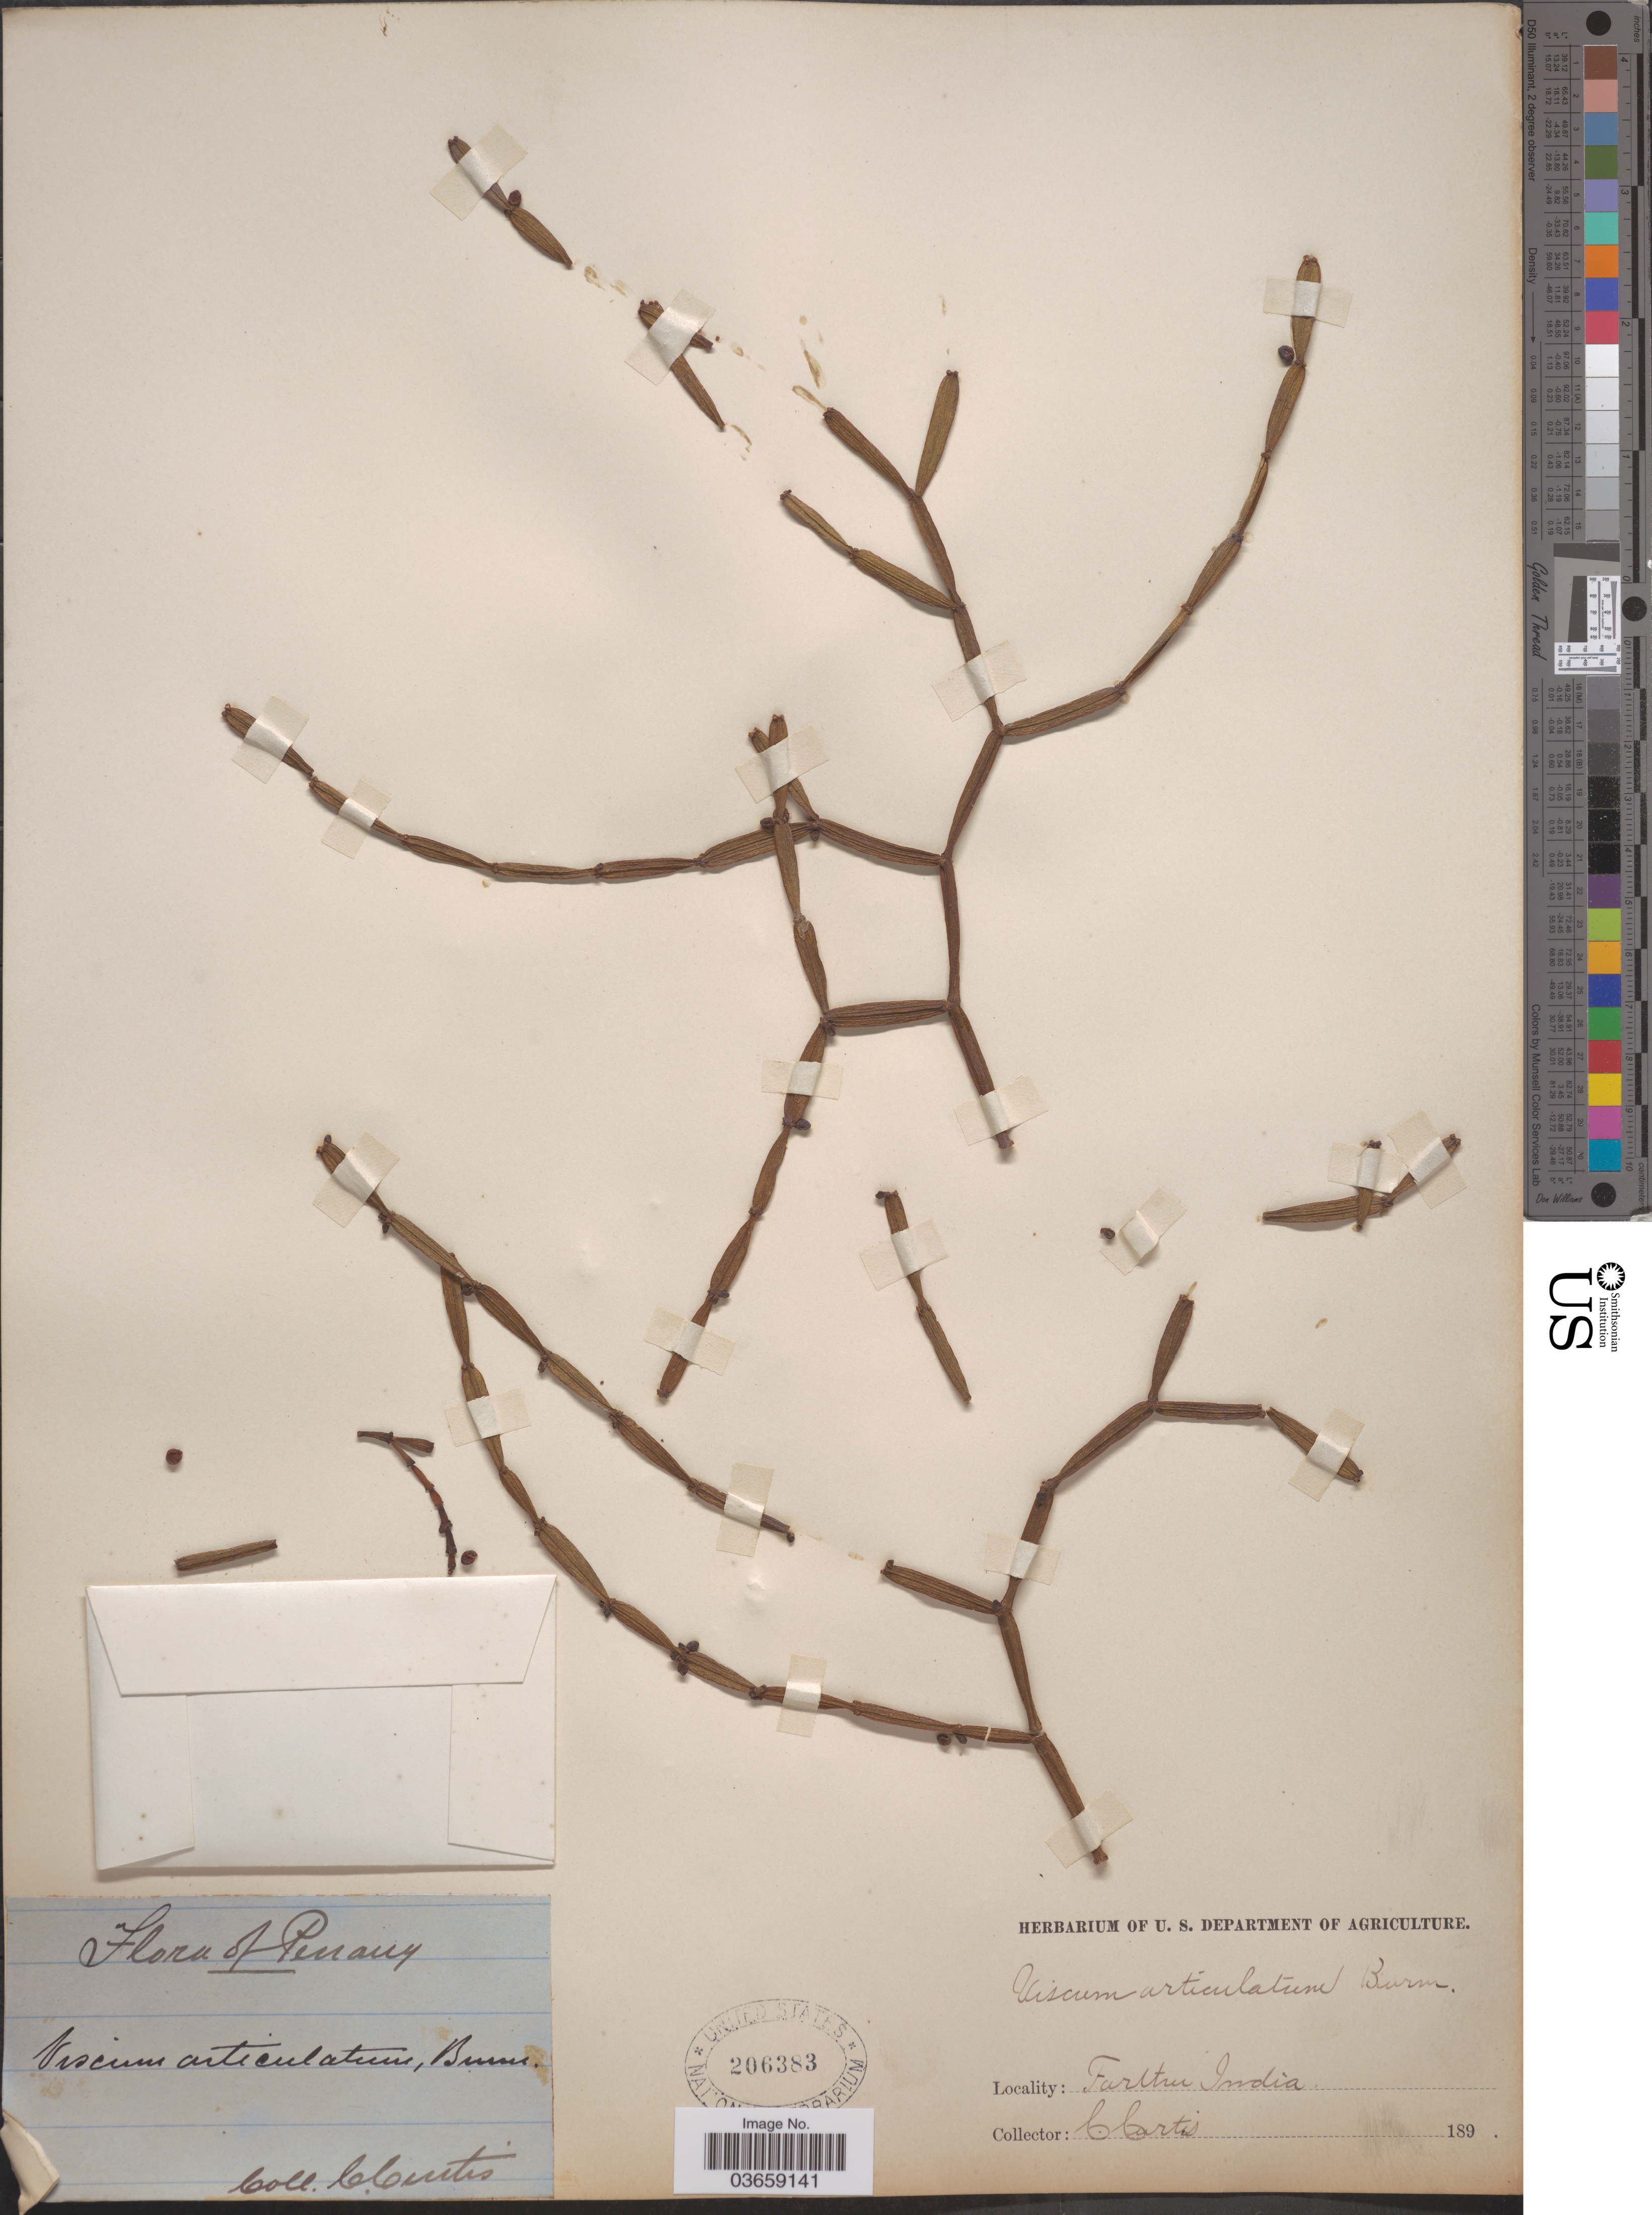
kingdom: Plantae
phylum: Tracheophyta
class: Magnoliopsida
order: Santalales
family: Viscaceae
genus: Viscum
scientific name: Viscum articulatum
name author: Burm. f.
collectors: C. Curtis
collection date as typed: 189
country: Malaysia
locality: Penang. Further India.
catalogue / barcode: US 206383